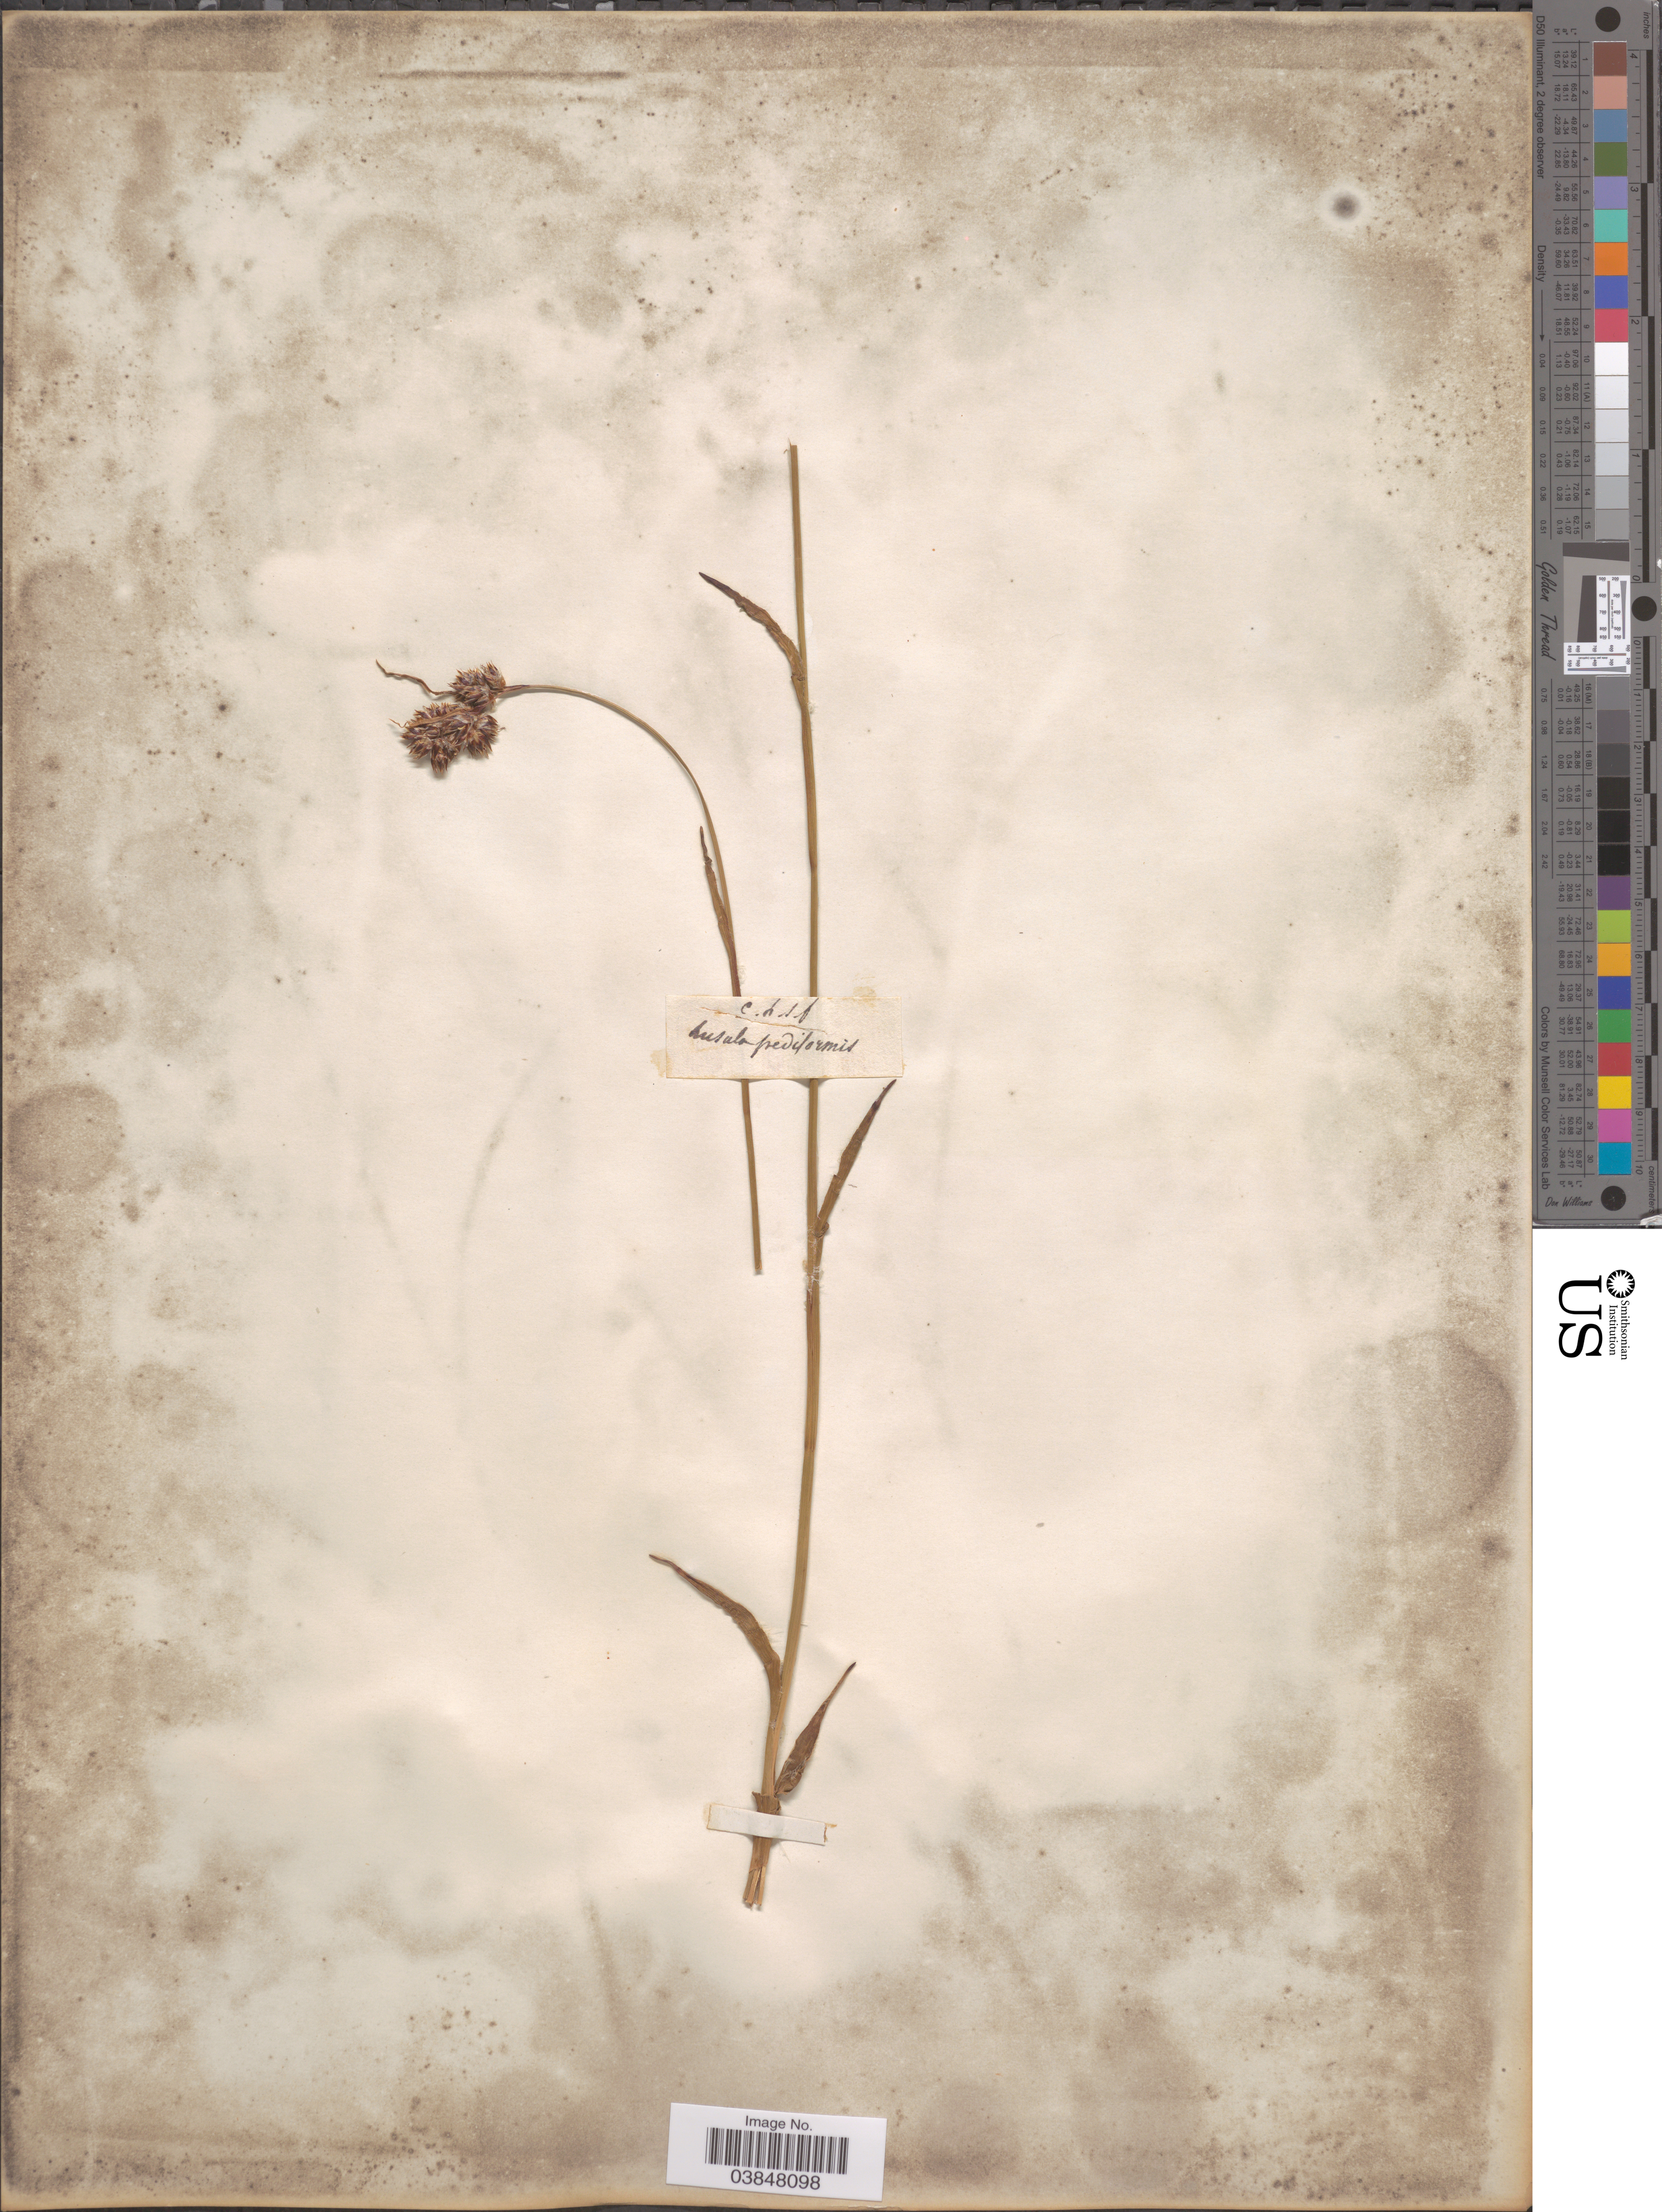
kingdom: Plantae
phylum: Tracheophyta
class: Liliopsida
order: Poales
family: Juncaceae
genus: Luzula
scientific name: Luzula nutans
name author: Duval-Jouve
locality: Insula Pediformis.